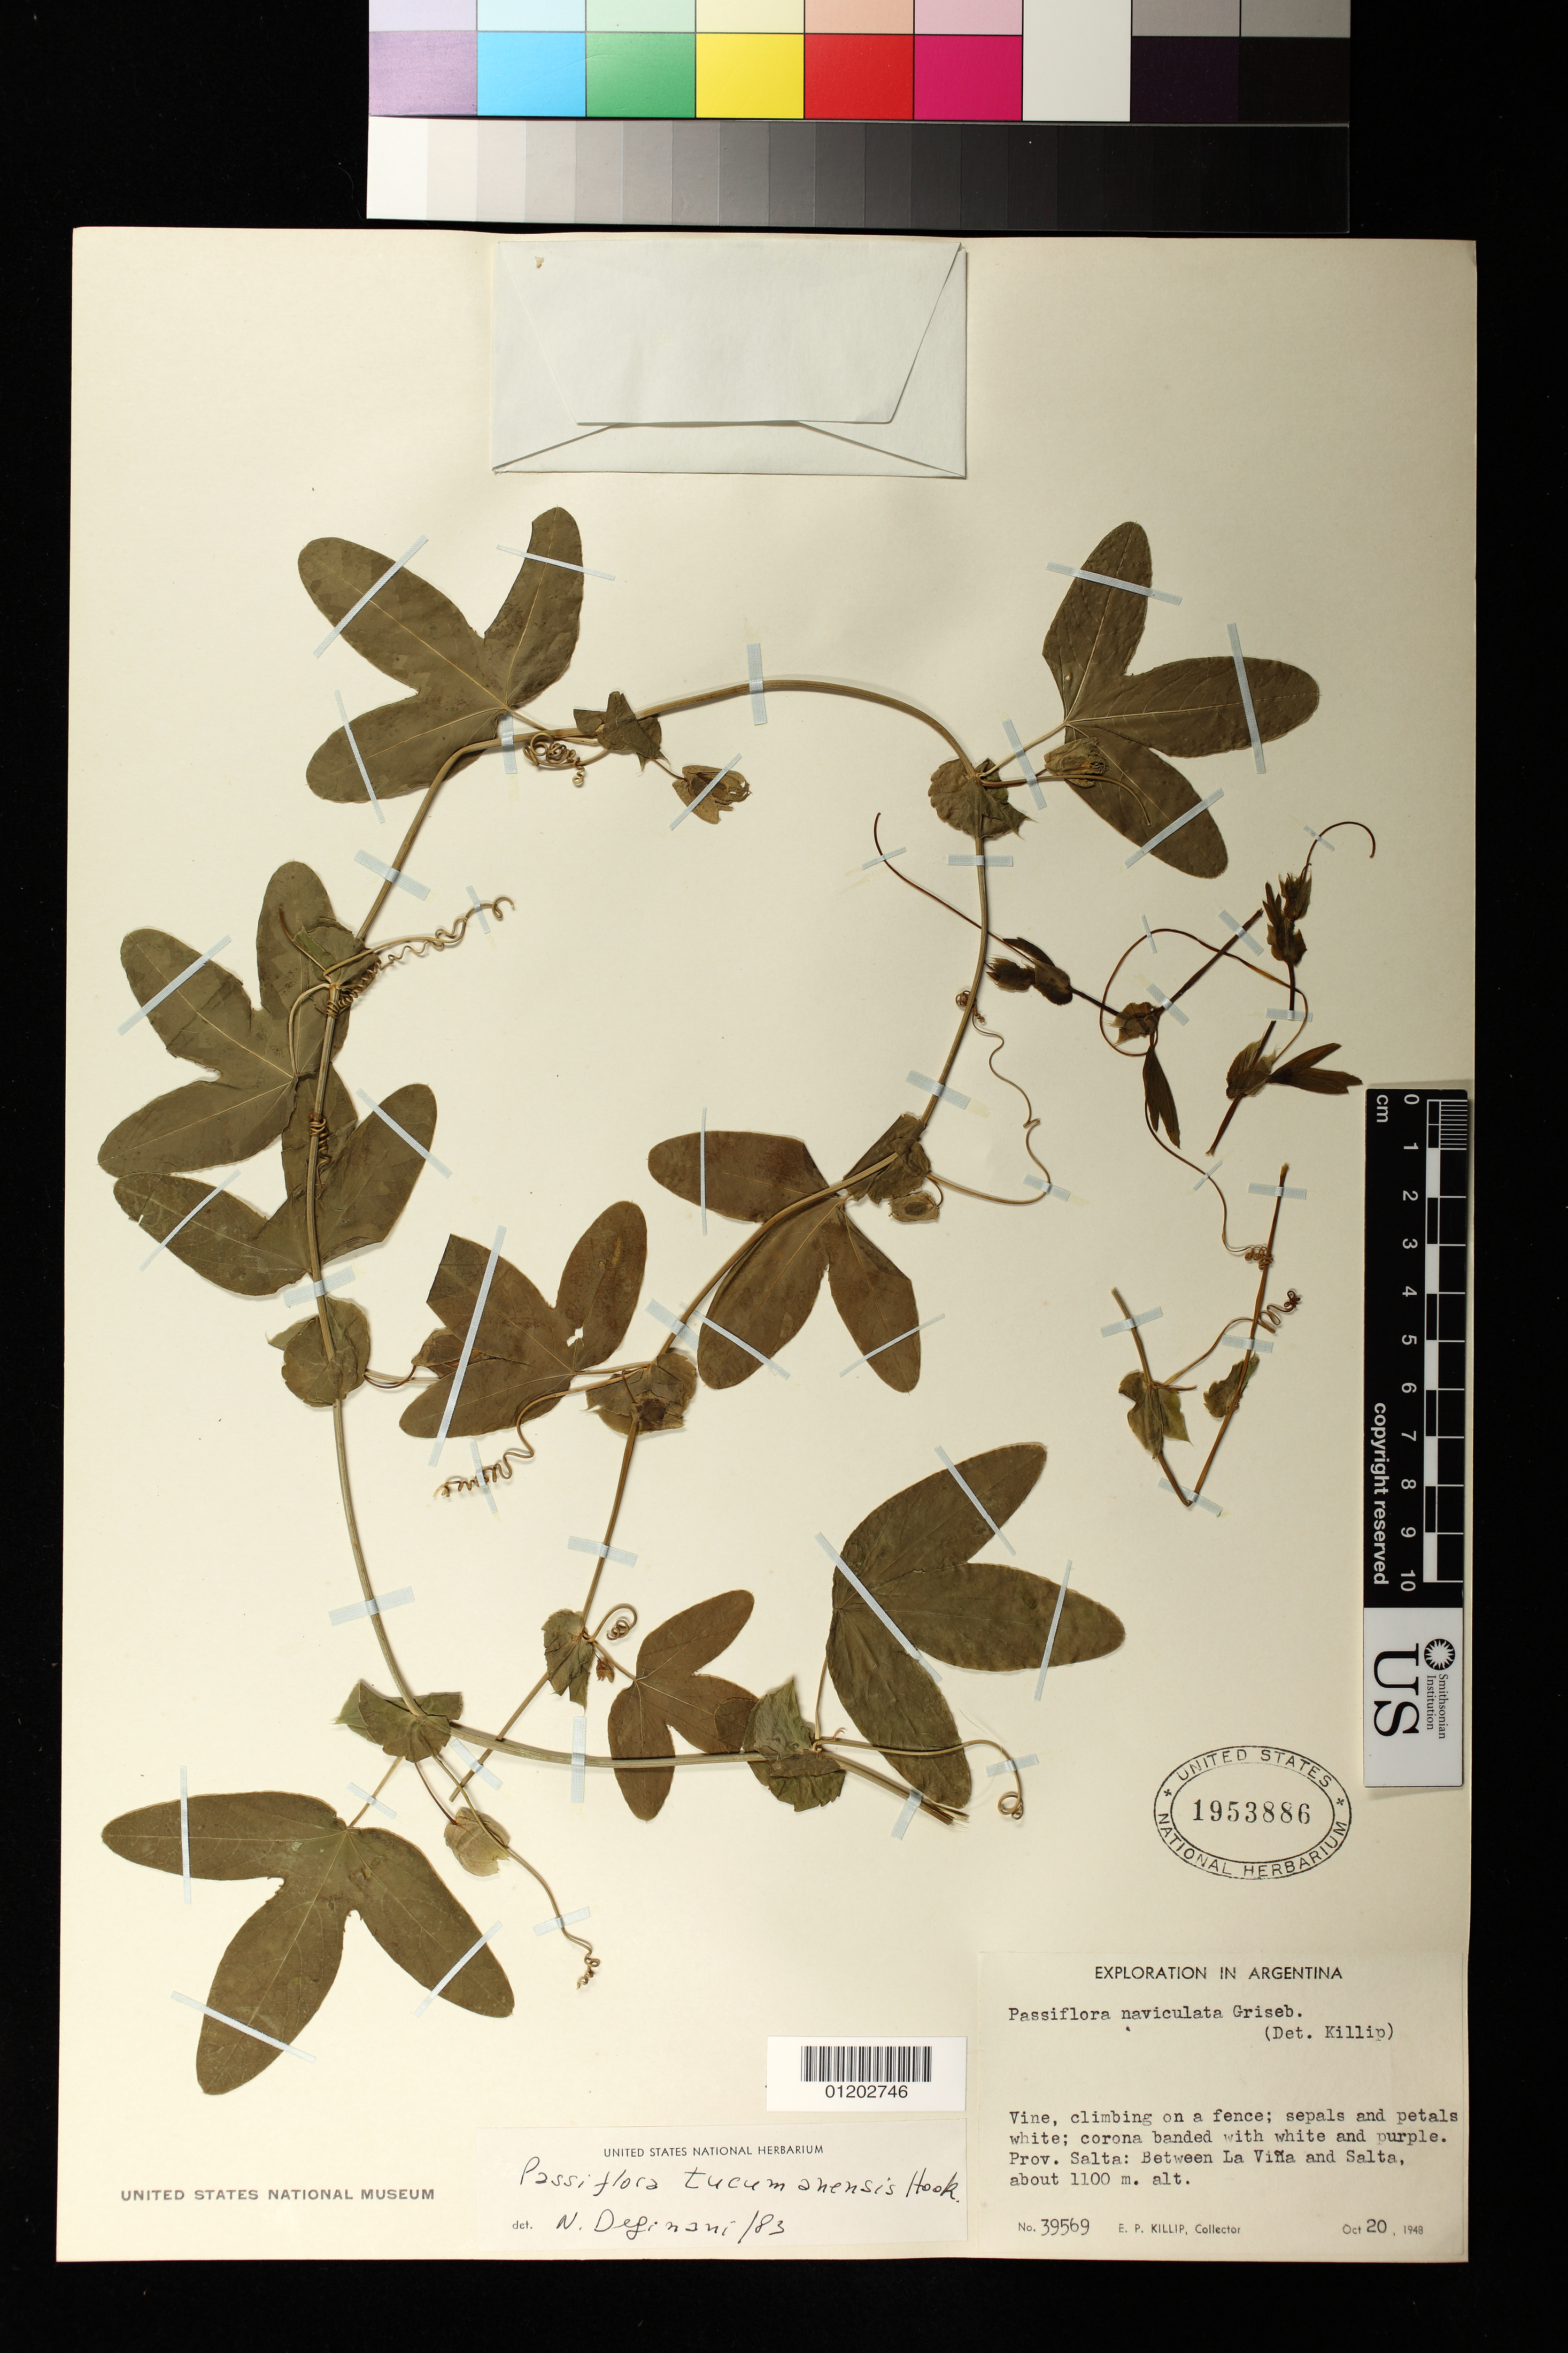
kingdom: Plantae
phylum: Tracheophyta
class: Magnoliopsida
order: Malpighiales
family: Passifloraceae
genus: Passiflora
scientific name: Passiflora naviculata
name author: Griseb.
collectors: E. P. Killip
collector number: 39569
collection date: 1948-10-20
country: Argentina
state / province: Salta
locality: Between La Viña and Salta.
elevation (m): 1100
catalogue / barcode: US 1953886